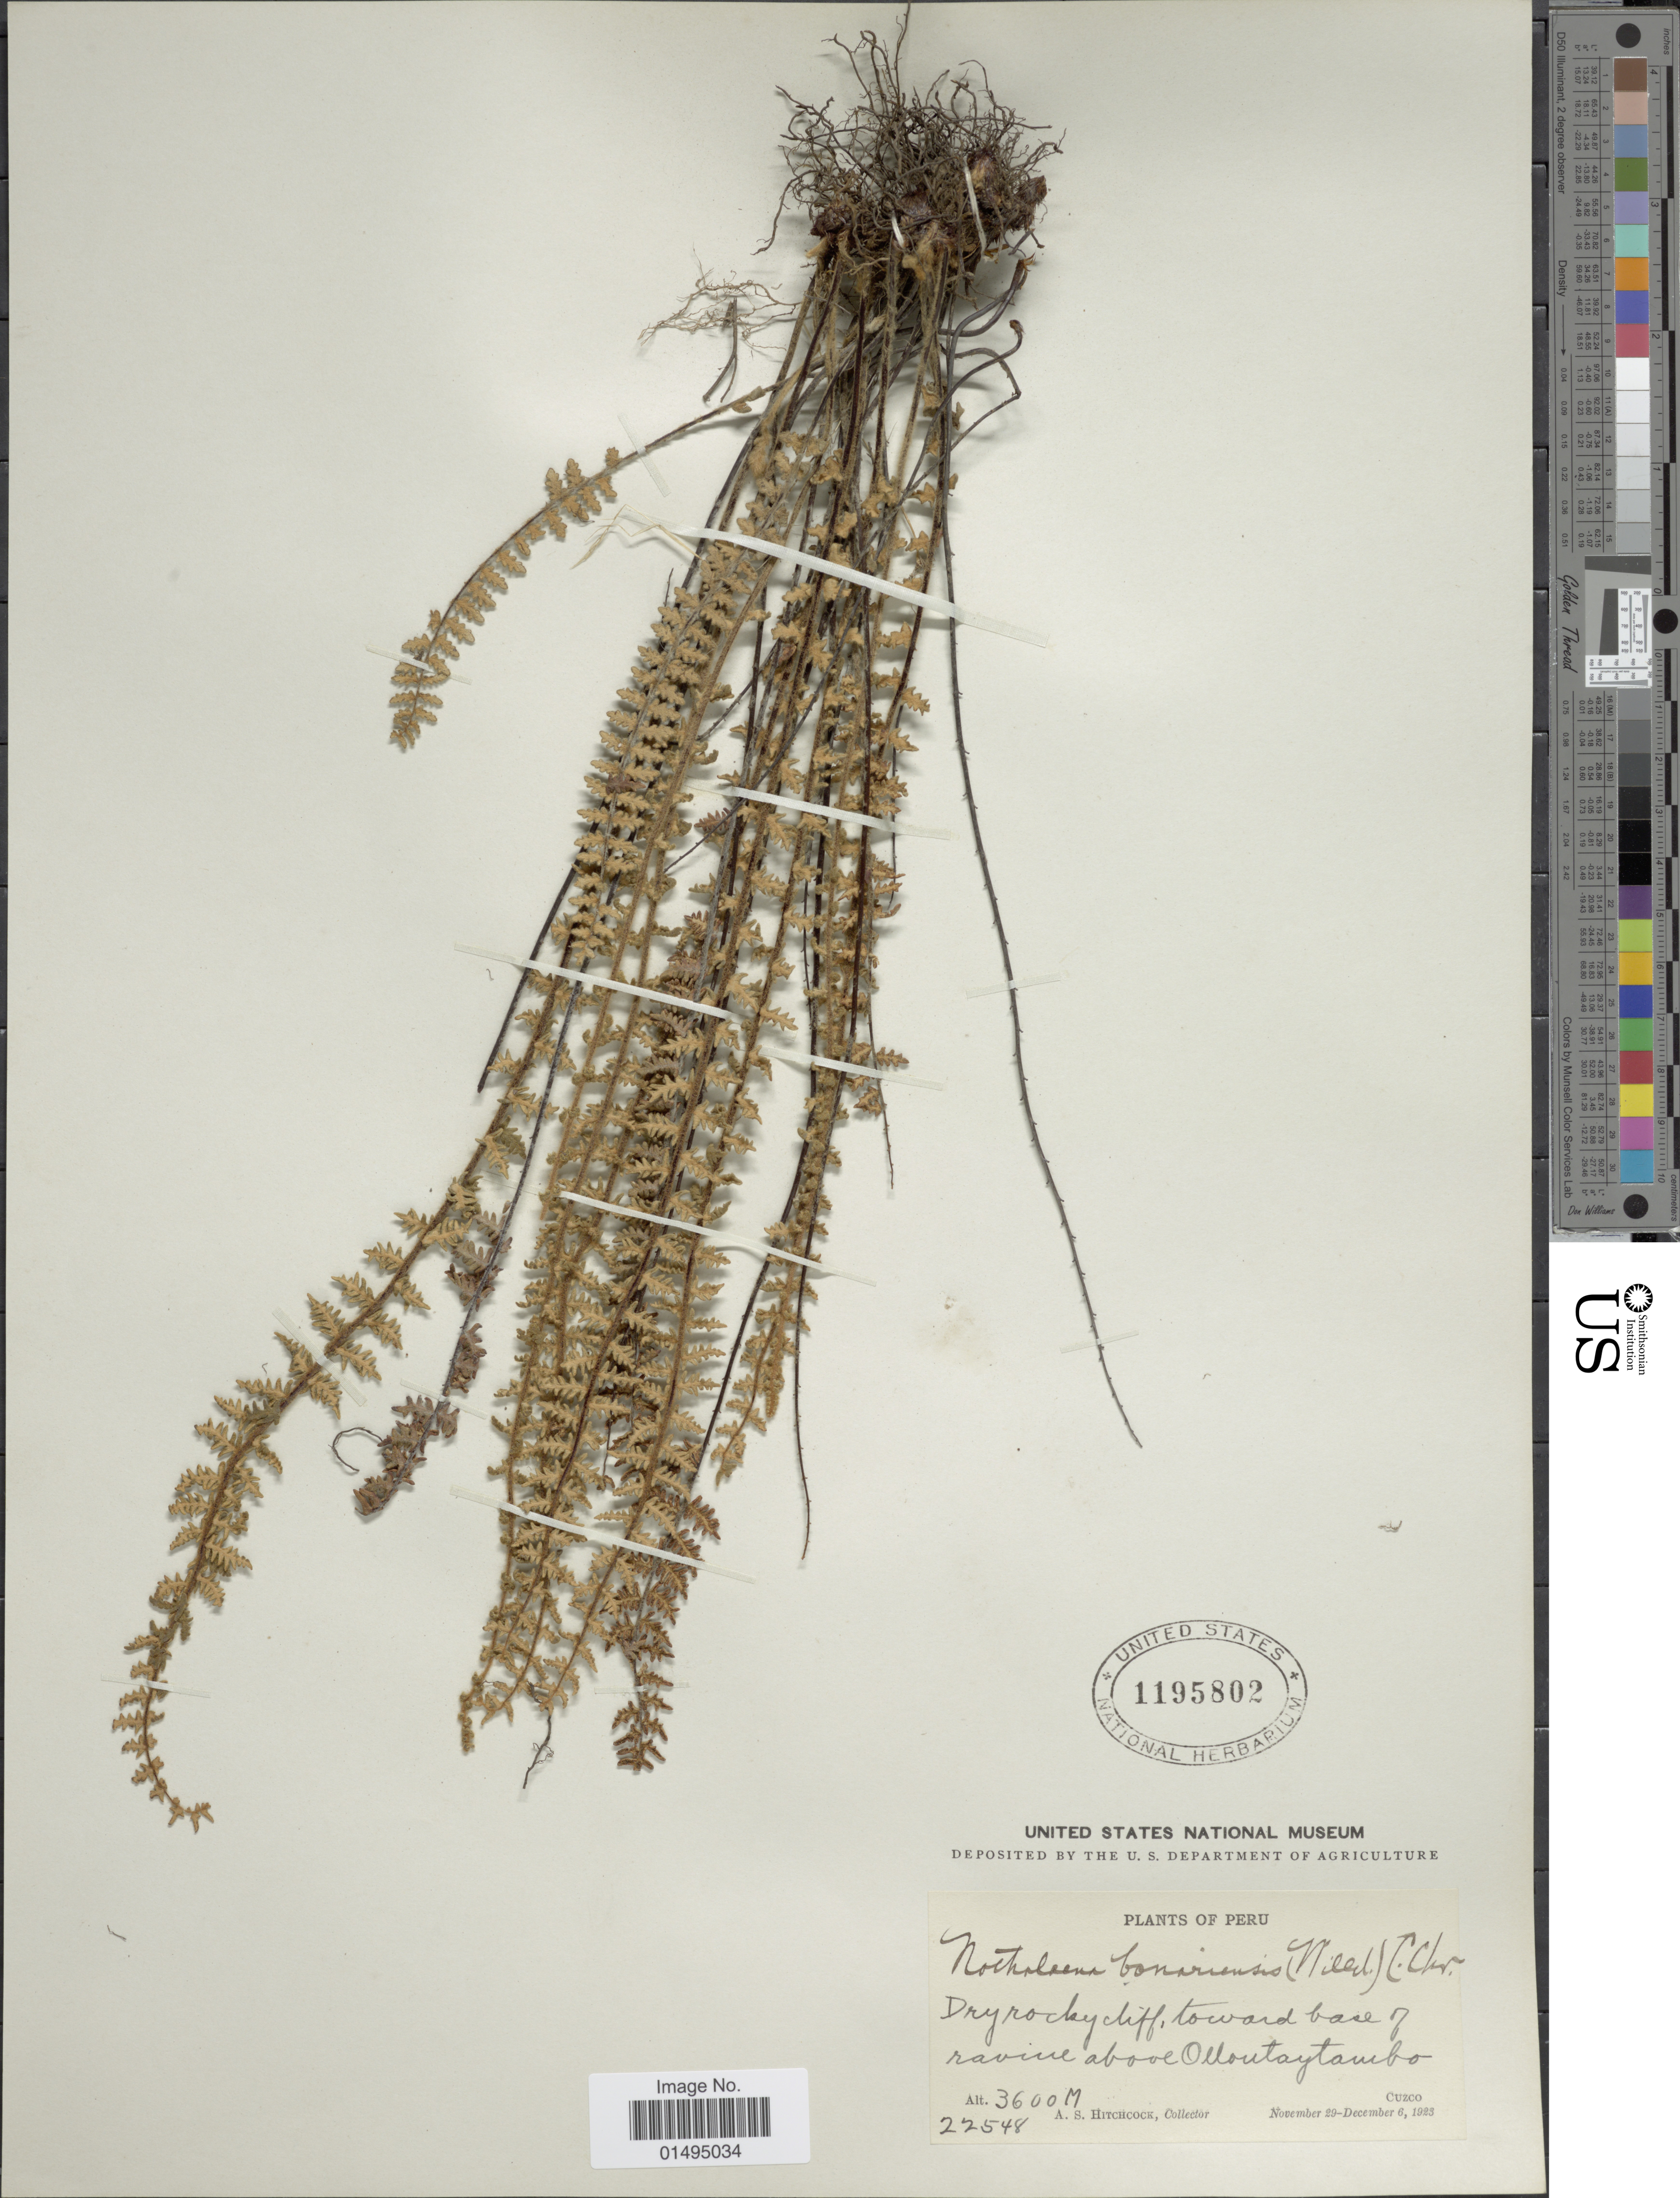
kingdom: Plantae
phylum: Tracheophyta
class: Polypodiopsida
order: Polypodiales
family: Pteridaceae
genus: Myriopteris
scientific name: Myriopteris aurea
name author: (Poir.) Grusz & Windham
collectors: A. S. Hitchcock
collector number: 22548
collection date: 1923-11-29/1923-12-06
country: Peru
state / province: Cusco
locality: Cuzco, dry rocky cliff, toward base of ravine above Ollontaytambo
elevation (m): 3600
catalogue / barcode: US 1195802